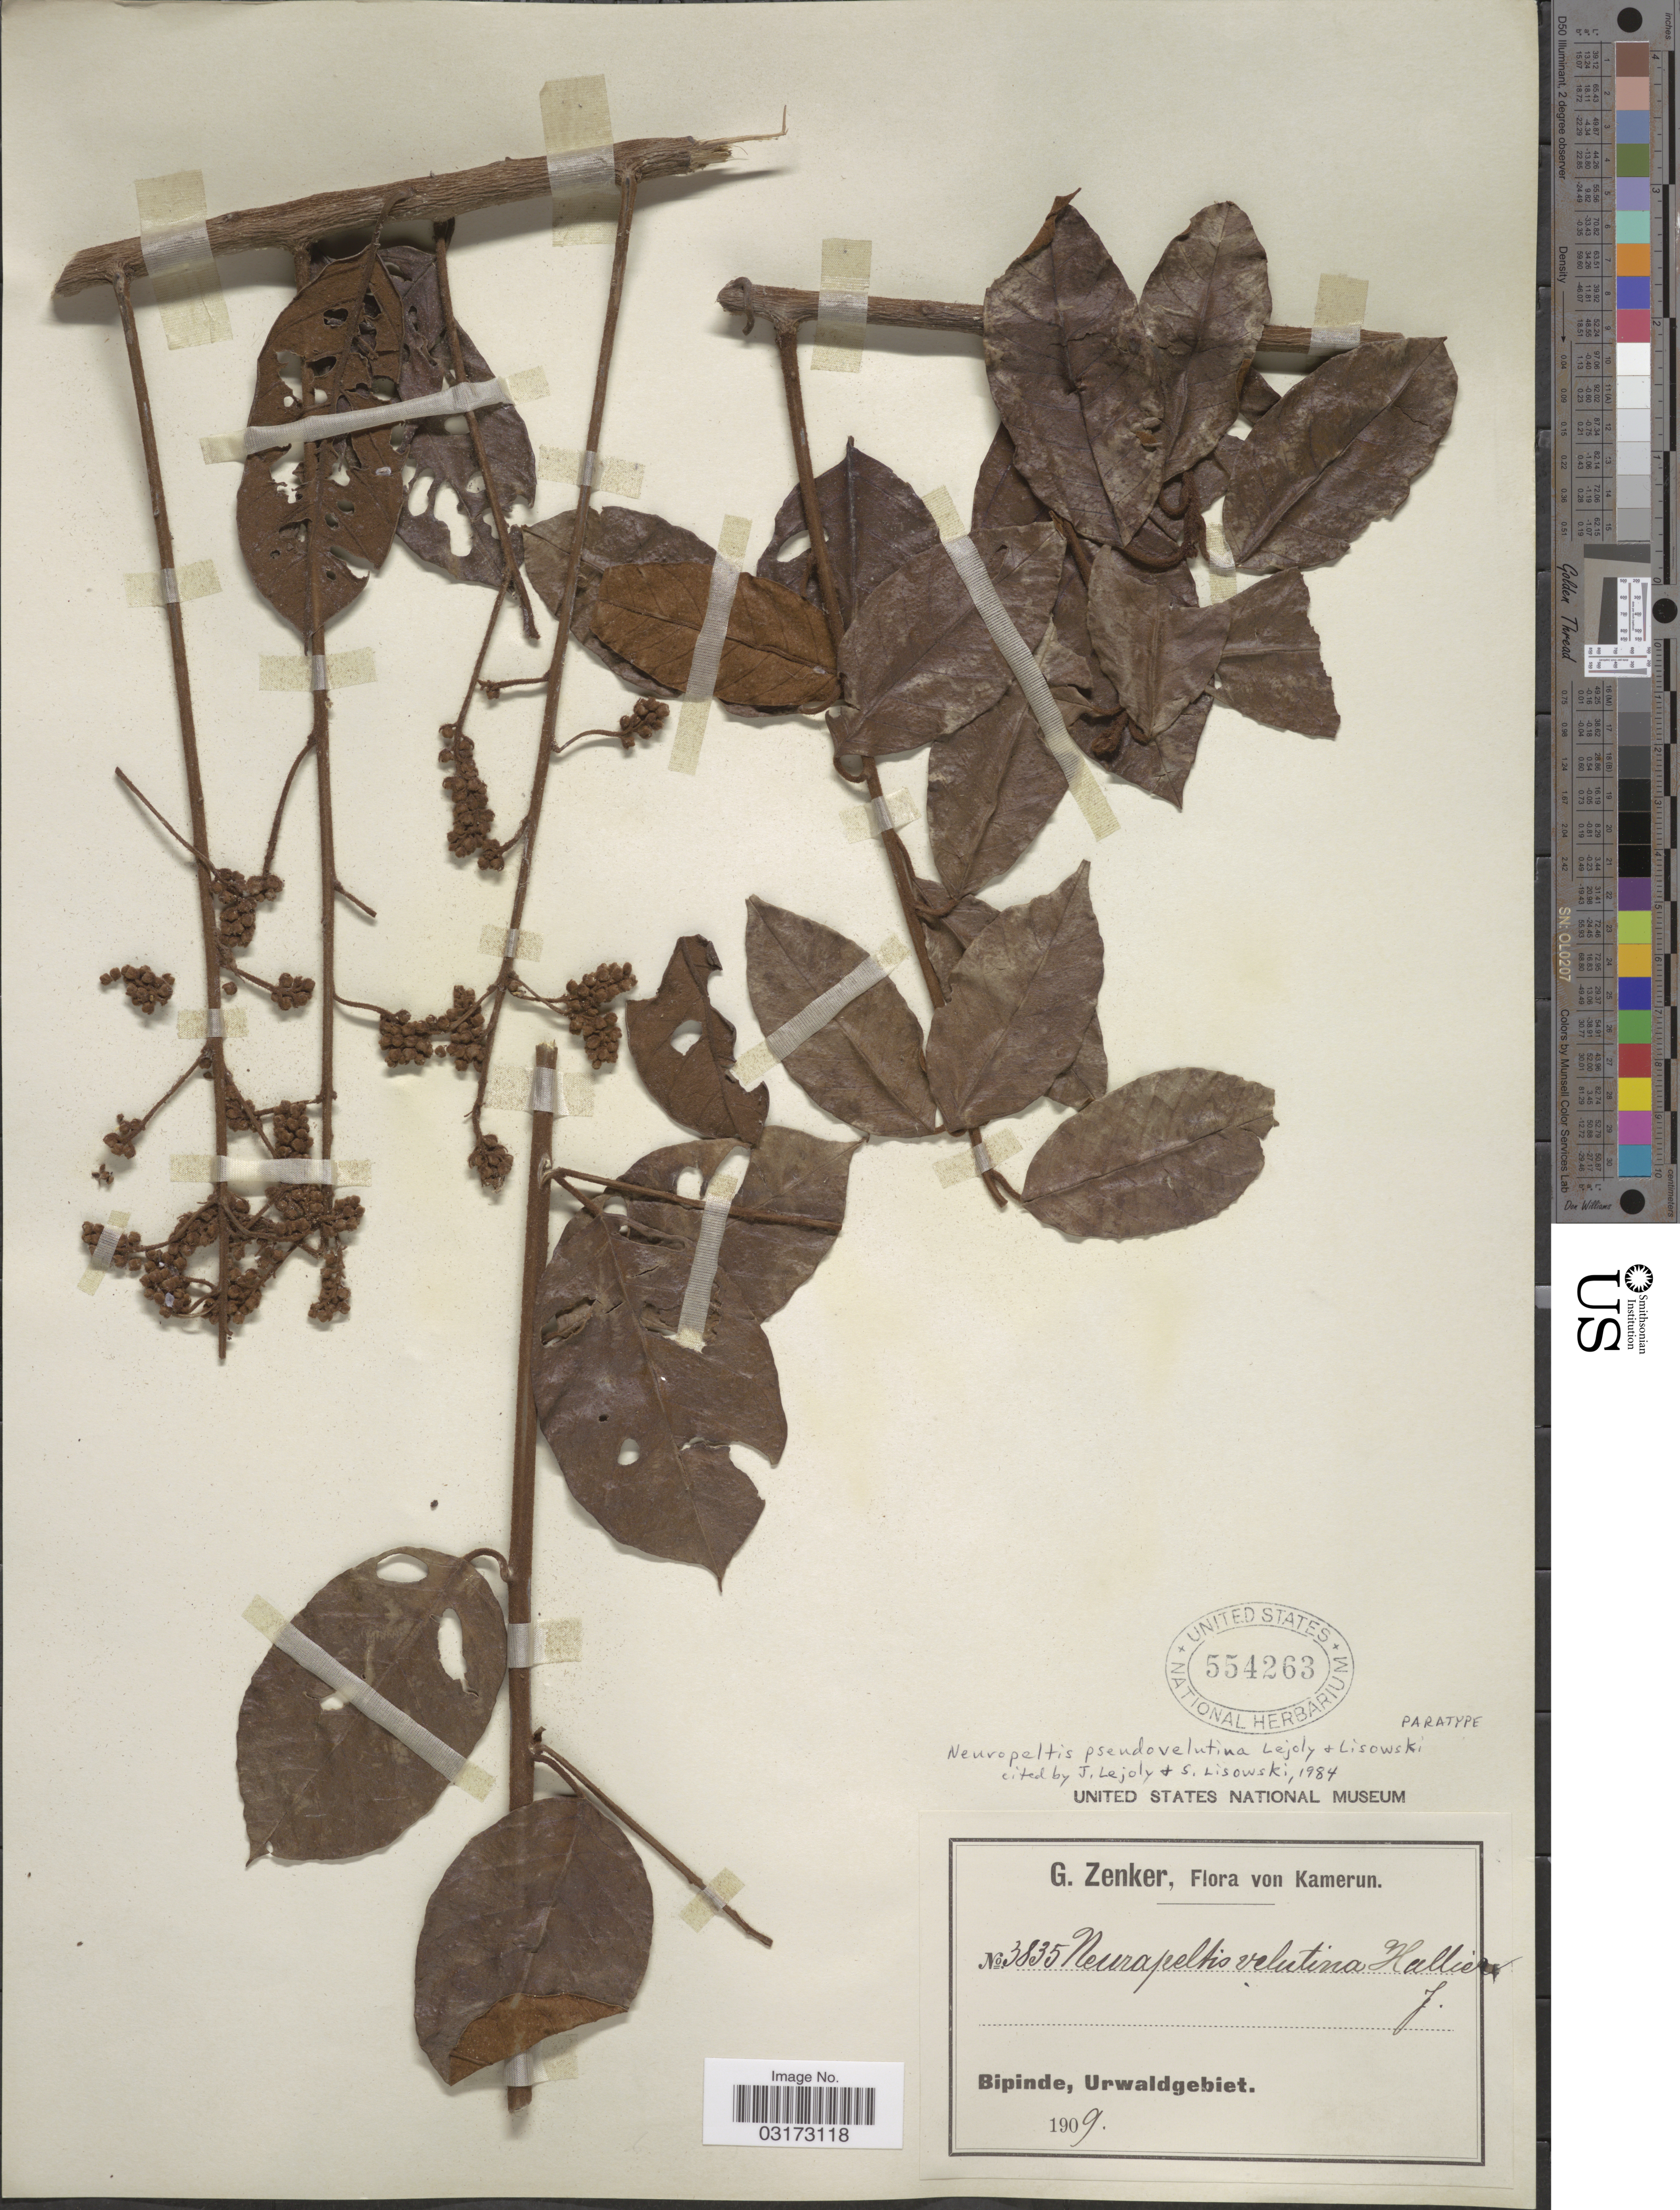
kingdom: Plantae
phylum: Tracheophyta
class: Magnoliopsida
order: Solanales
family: Convolvulaceae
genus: Neuropeltis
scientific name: Neuropeltis pseudovelutina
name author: Lejoly & Lisowski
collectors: G. A. Zenker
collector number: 3835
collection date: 1909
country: Cameroon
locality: Kamerun. Bipinde, Urwaldgebiet.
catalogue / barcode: US 554263